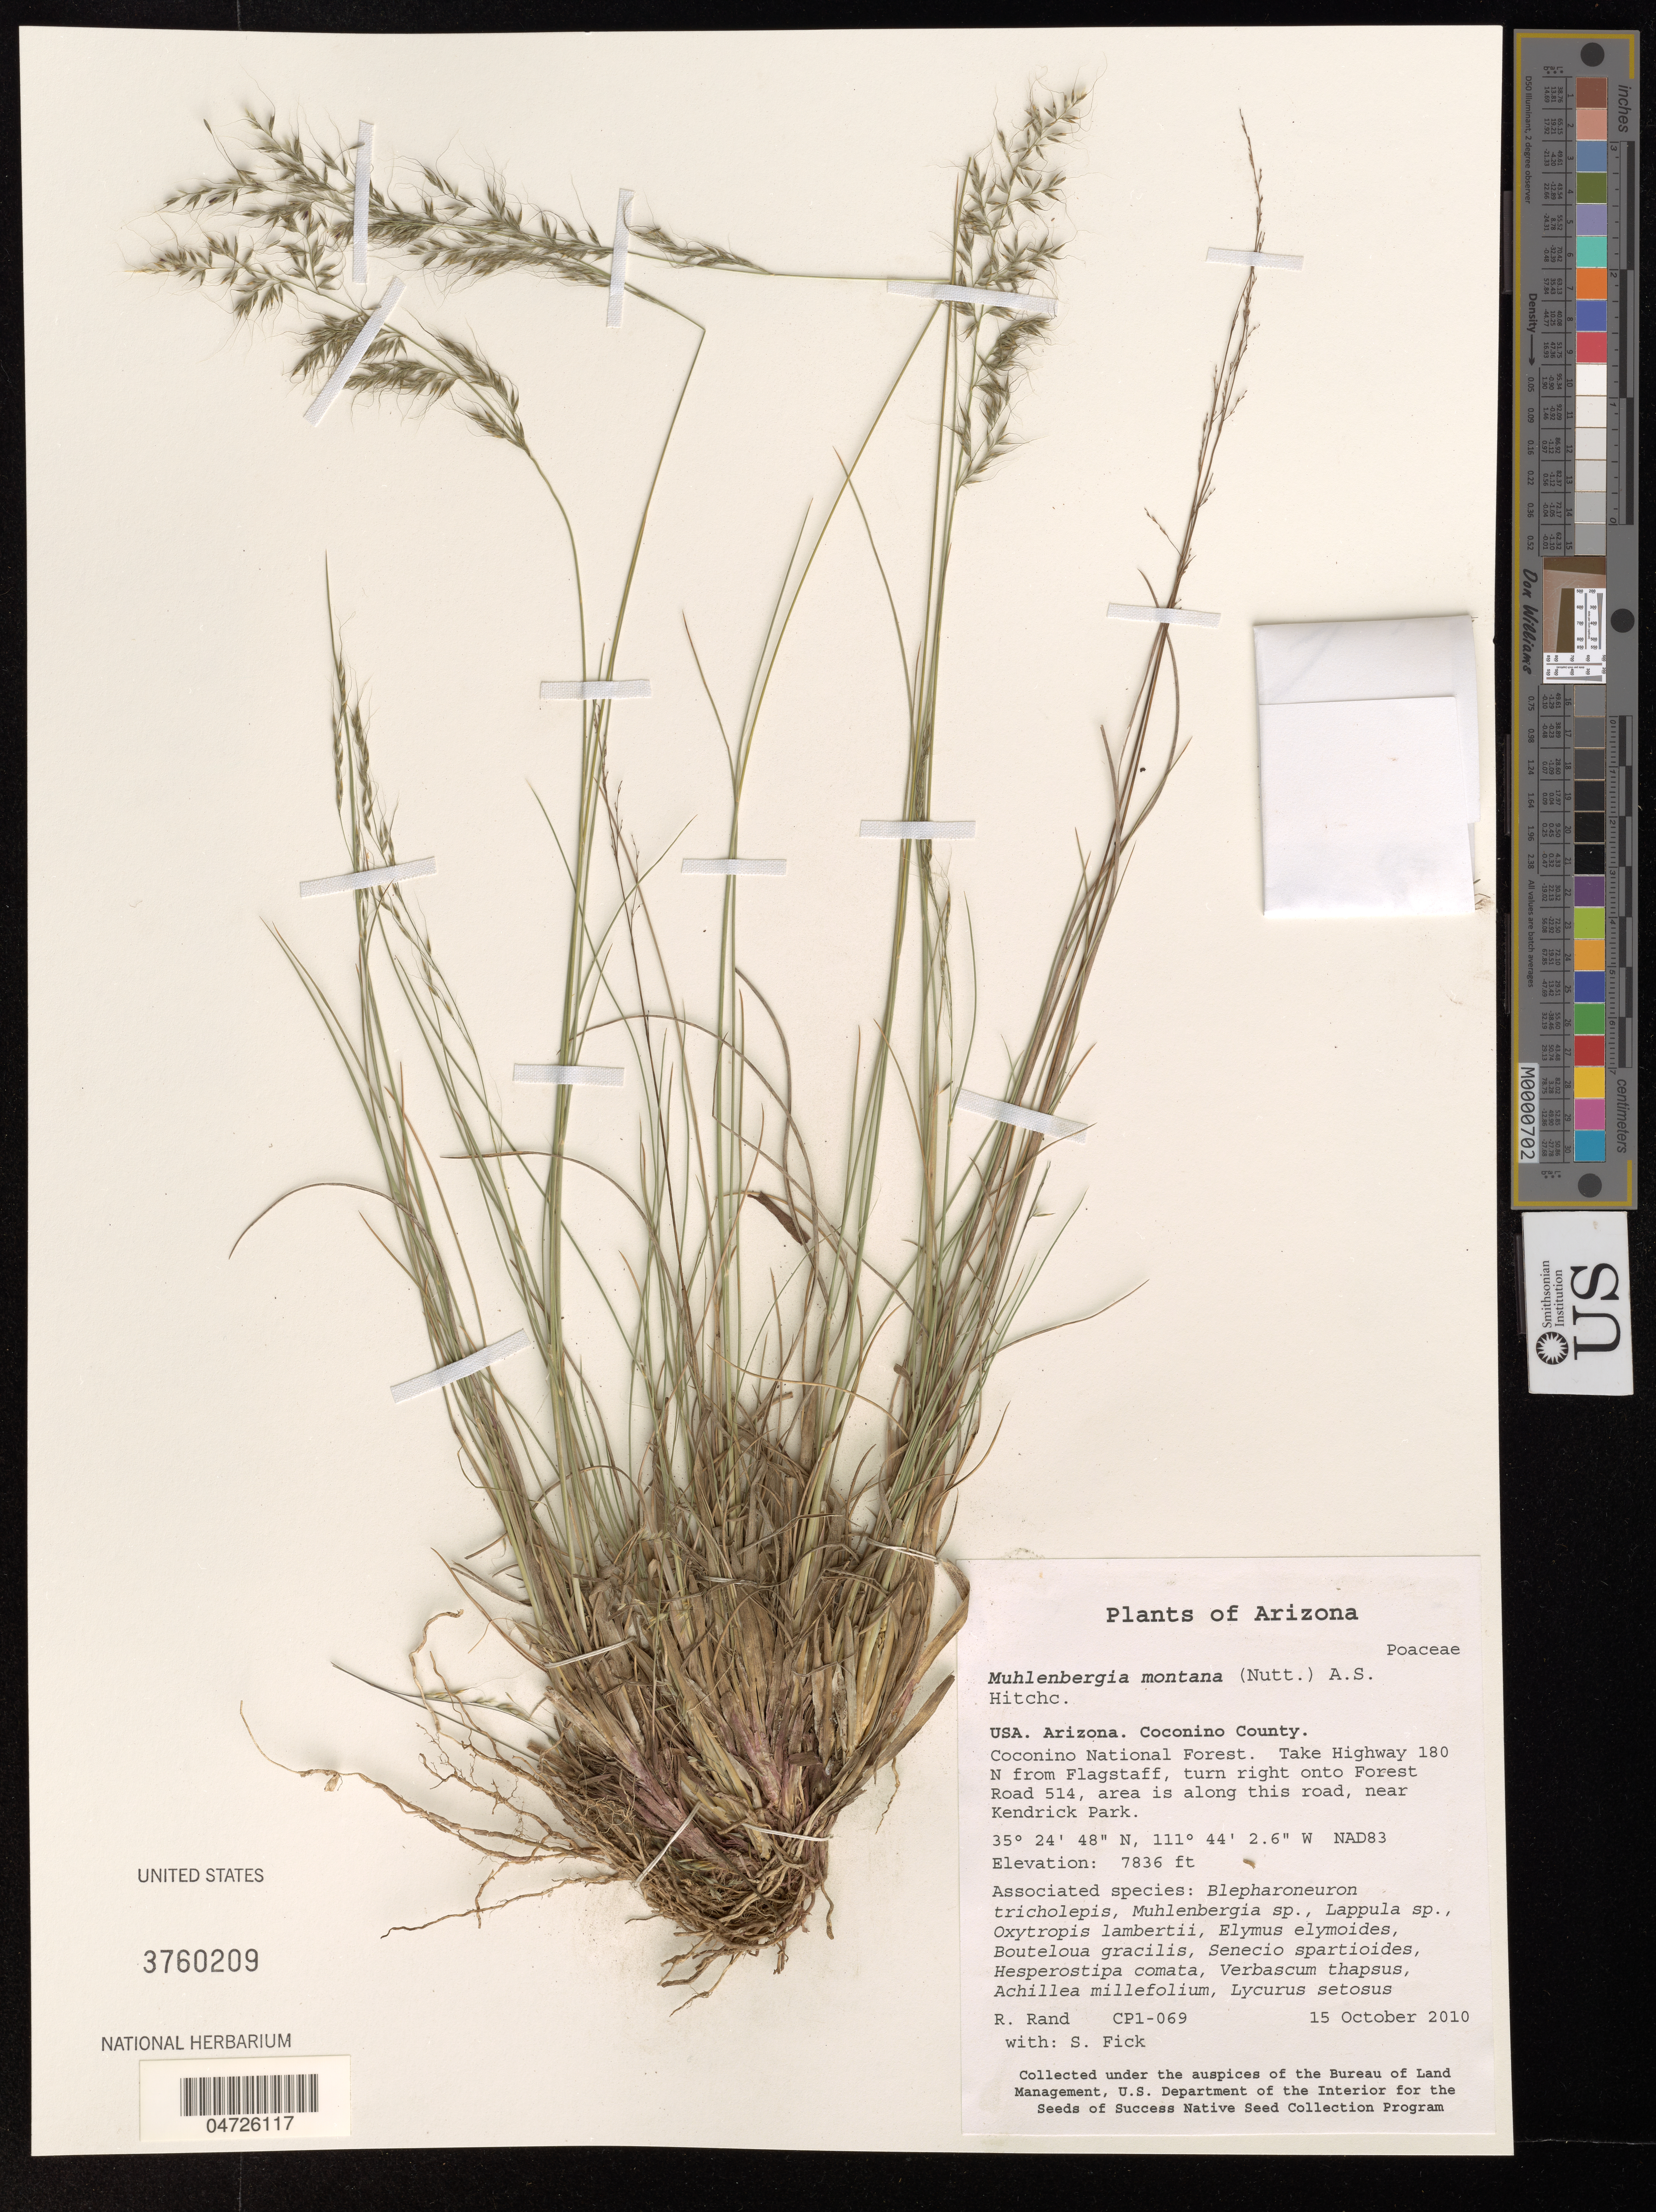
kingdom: Plantae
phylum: Tracheophyta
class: Liliopsida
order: Poales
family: Poaceae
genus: Muhlenbergia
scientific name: Muhlenbergia montana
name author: (Nutt.) Hitchc.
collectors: R. Rand & S. Fick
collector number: CP1-069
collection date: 2010-10-15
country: United States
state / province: Arizona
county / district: Coconino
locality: Coconino County. Coconino National Forest. Take Highway 180 N from Flagstaff, turn right onto Forest Road 514, area is along this road, near Kendrick Park. [NAD83].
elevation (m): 2388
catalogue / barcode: US 3760209